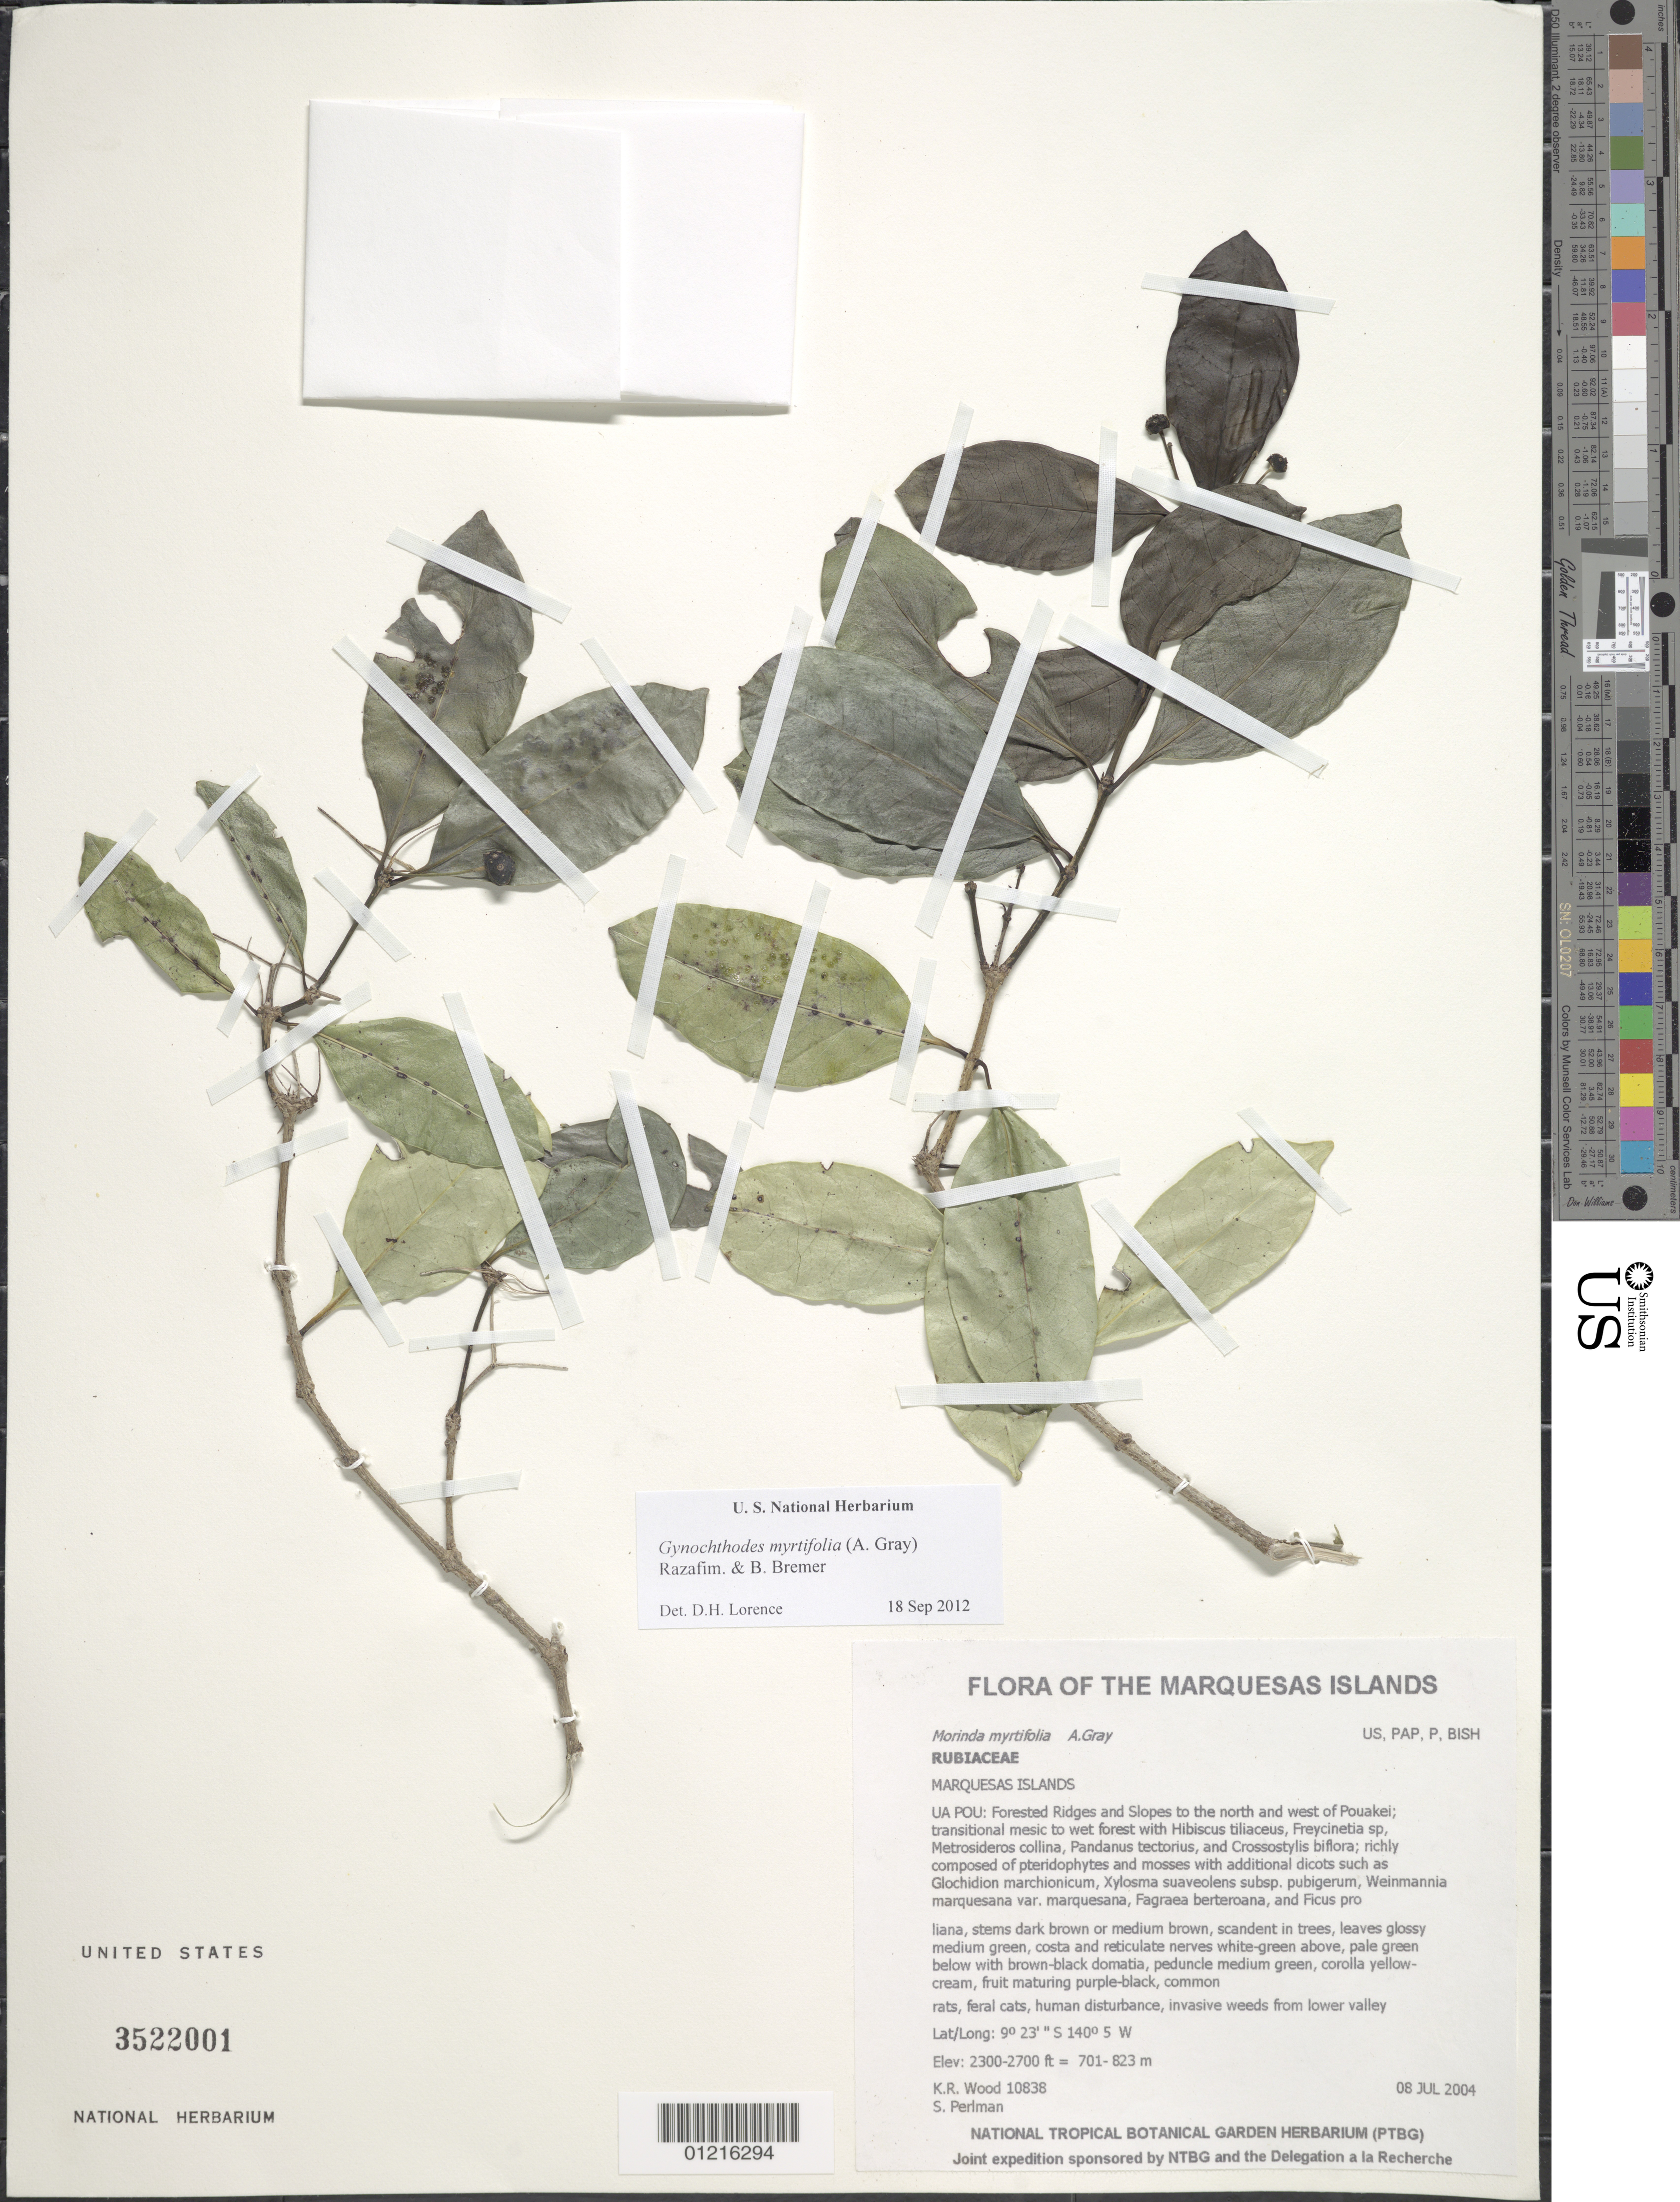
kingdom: Plantae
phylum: Tracheophyta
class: Magnoliopsida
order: Gentianales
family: Rubiaceae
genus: Gynochthodes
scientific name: Gynochthodes myrtifolia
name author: (A. Gray) Razafim. & B. Bremer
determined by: Lorence, David H., (PTBG), National Tropical Botanical Garden (UNITED STATES)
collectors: K. R. Wood & S. P. Perlman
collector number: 10838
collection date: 2004-07-08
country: French Polynesia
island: Ua Pou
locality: Forested Ridges and Slopes to the north and west of Pouakei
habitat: Transitional mesic to wet forest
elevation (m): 701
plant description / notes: Rats, feral cats, human disturbance, invasive weeds from lower valley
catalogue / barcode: US 3522001